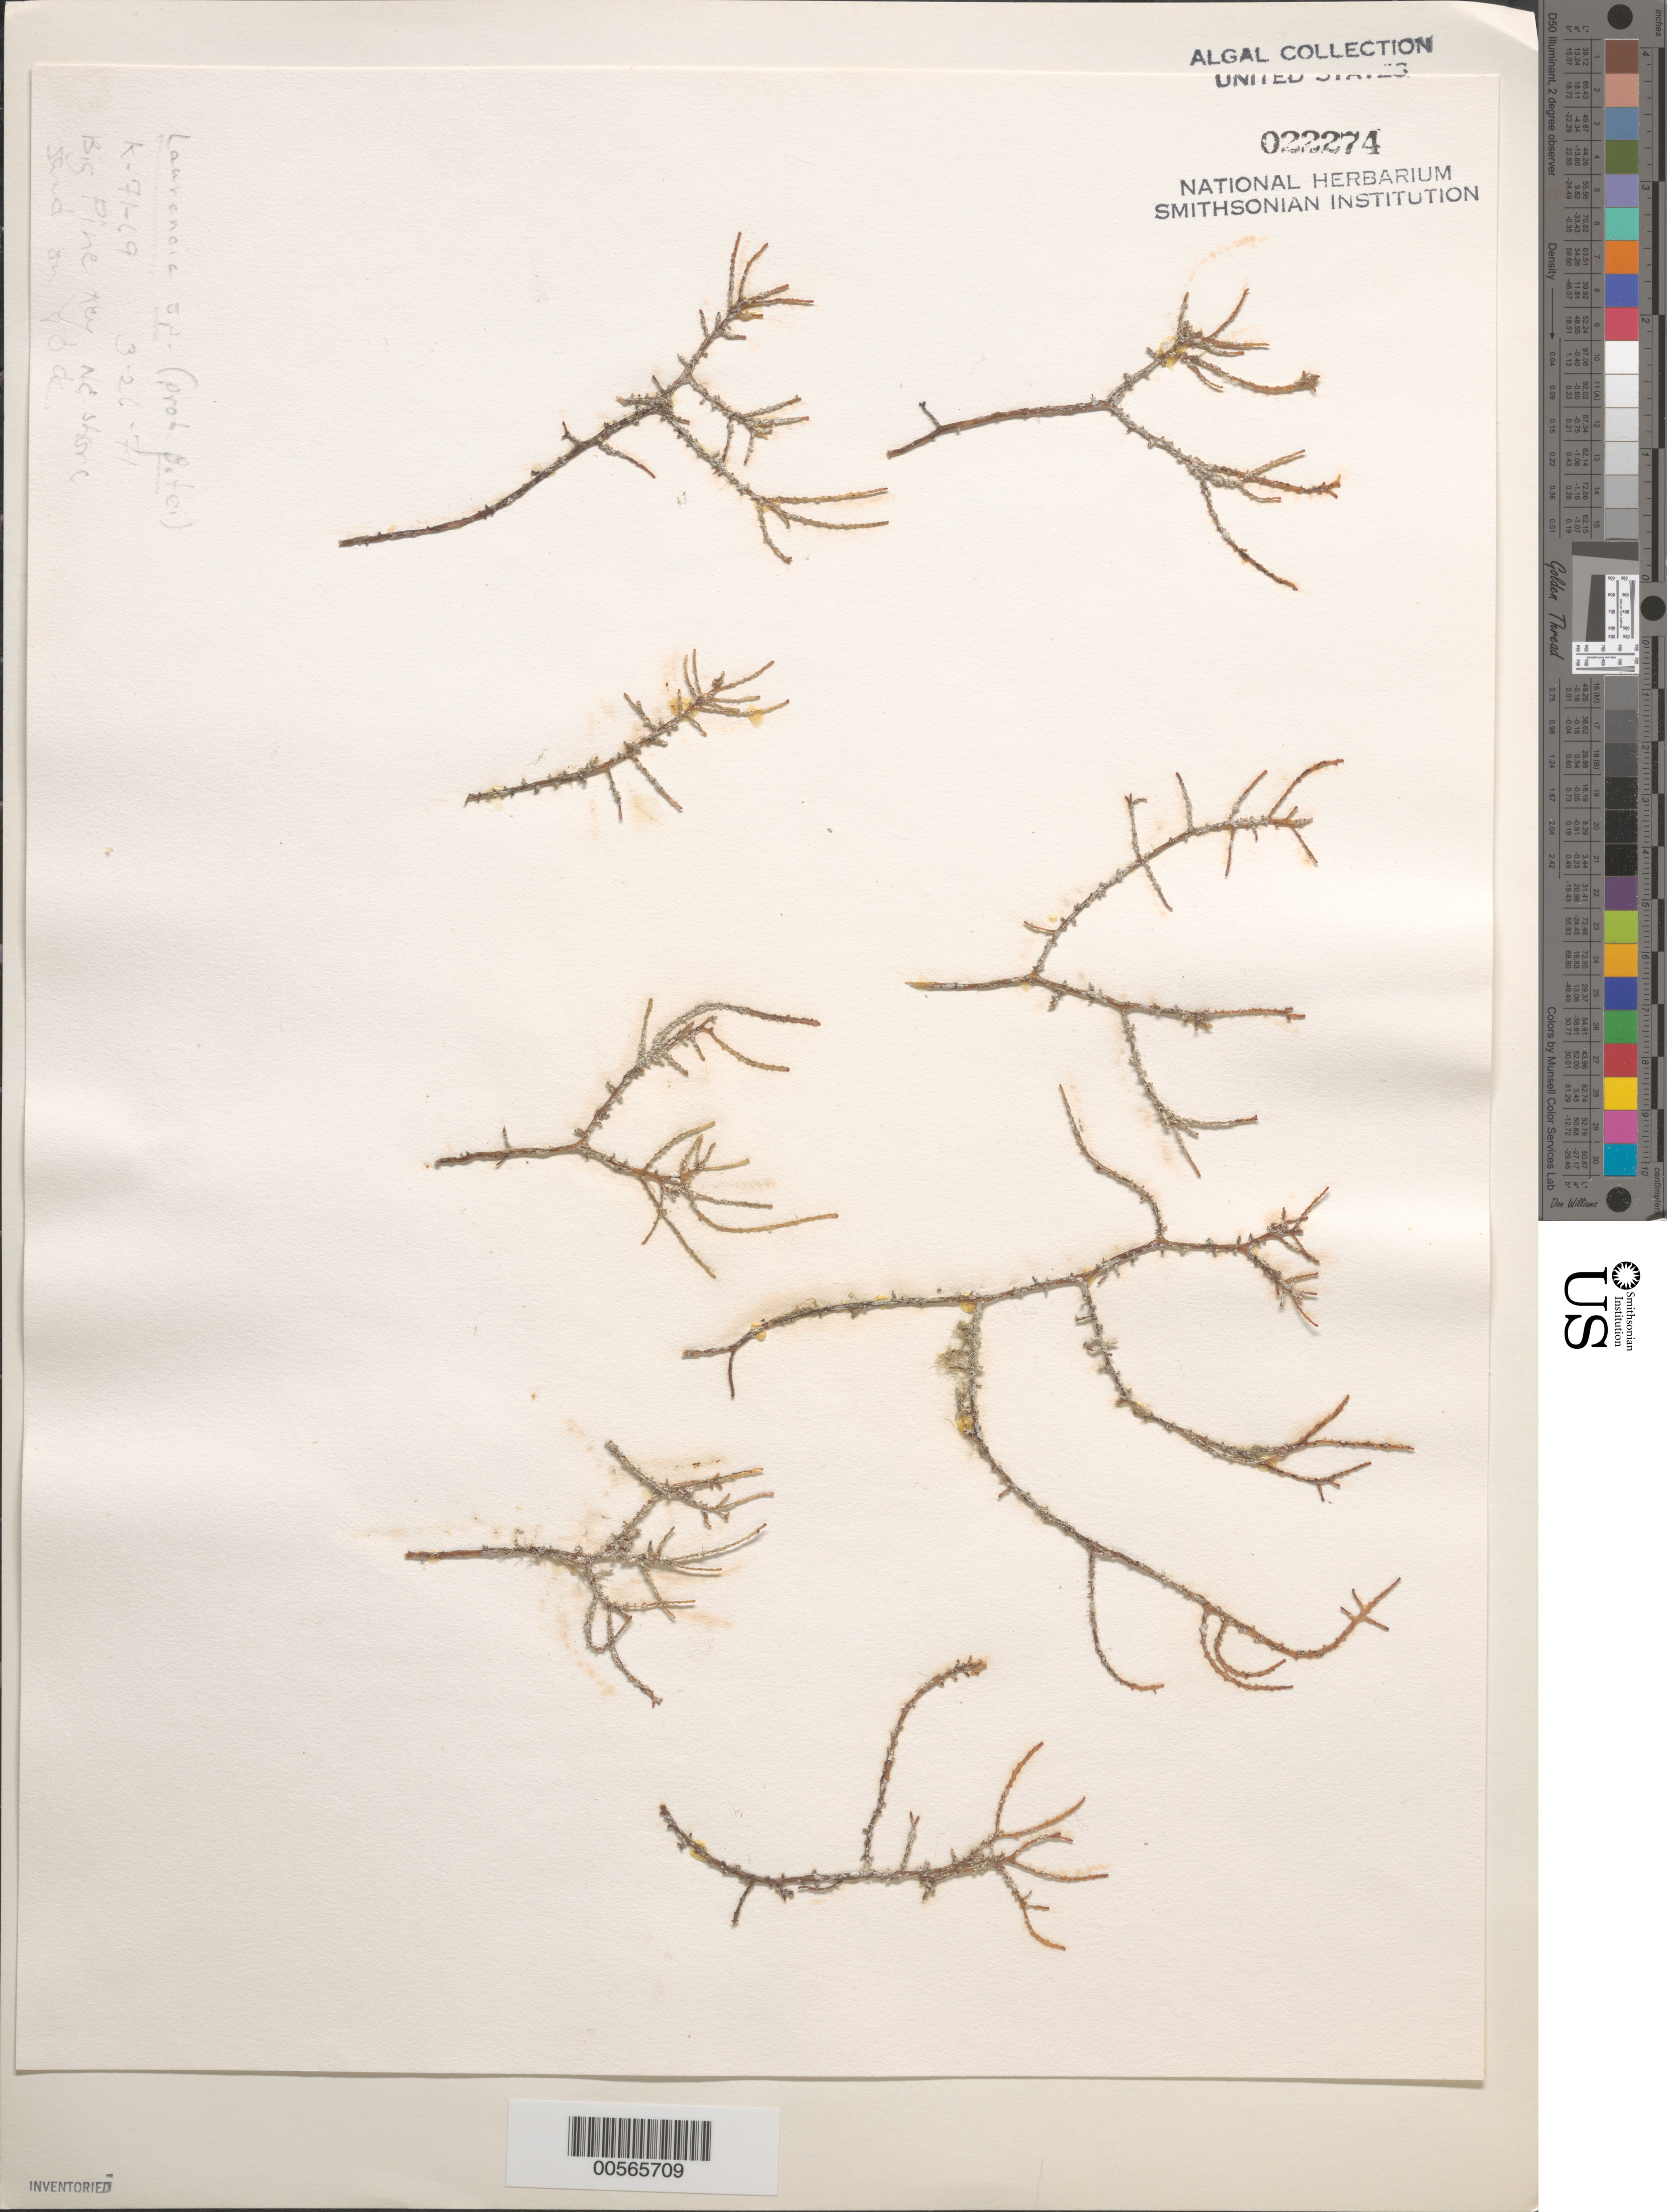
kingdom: Plantae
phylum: Rhodophyta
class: Florideophyceae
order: Ceramiales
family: Rhodomelaceae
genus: Laurencia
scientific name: Laurencia sp.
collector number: K-71-69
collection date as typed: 26 Mar 1971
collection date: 1971-03-26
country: United States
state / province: Florida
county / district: Monroe County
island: Big Pine Key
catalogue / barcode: US 22274